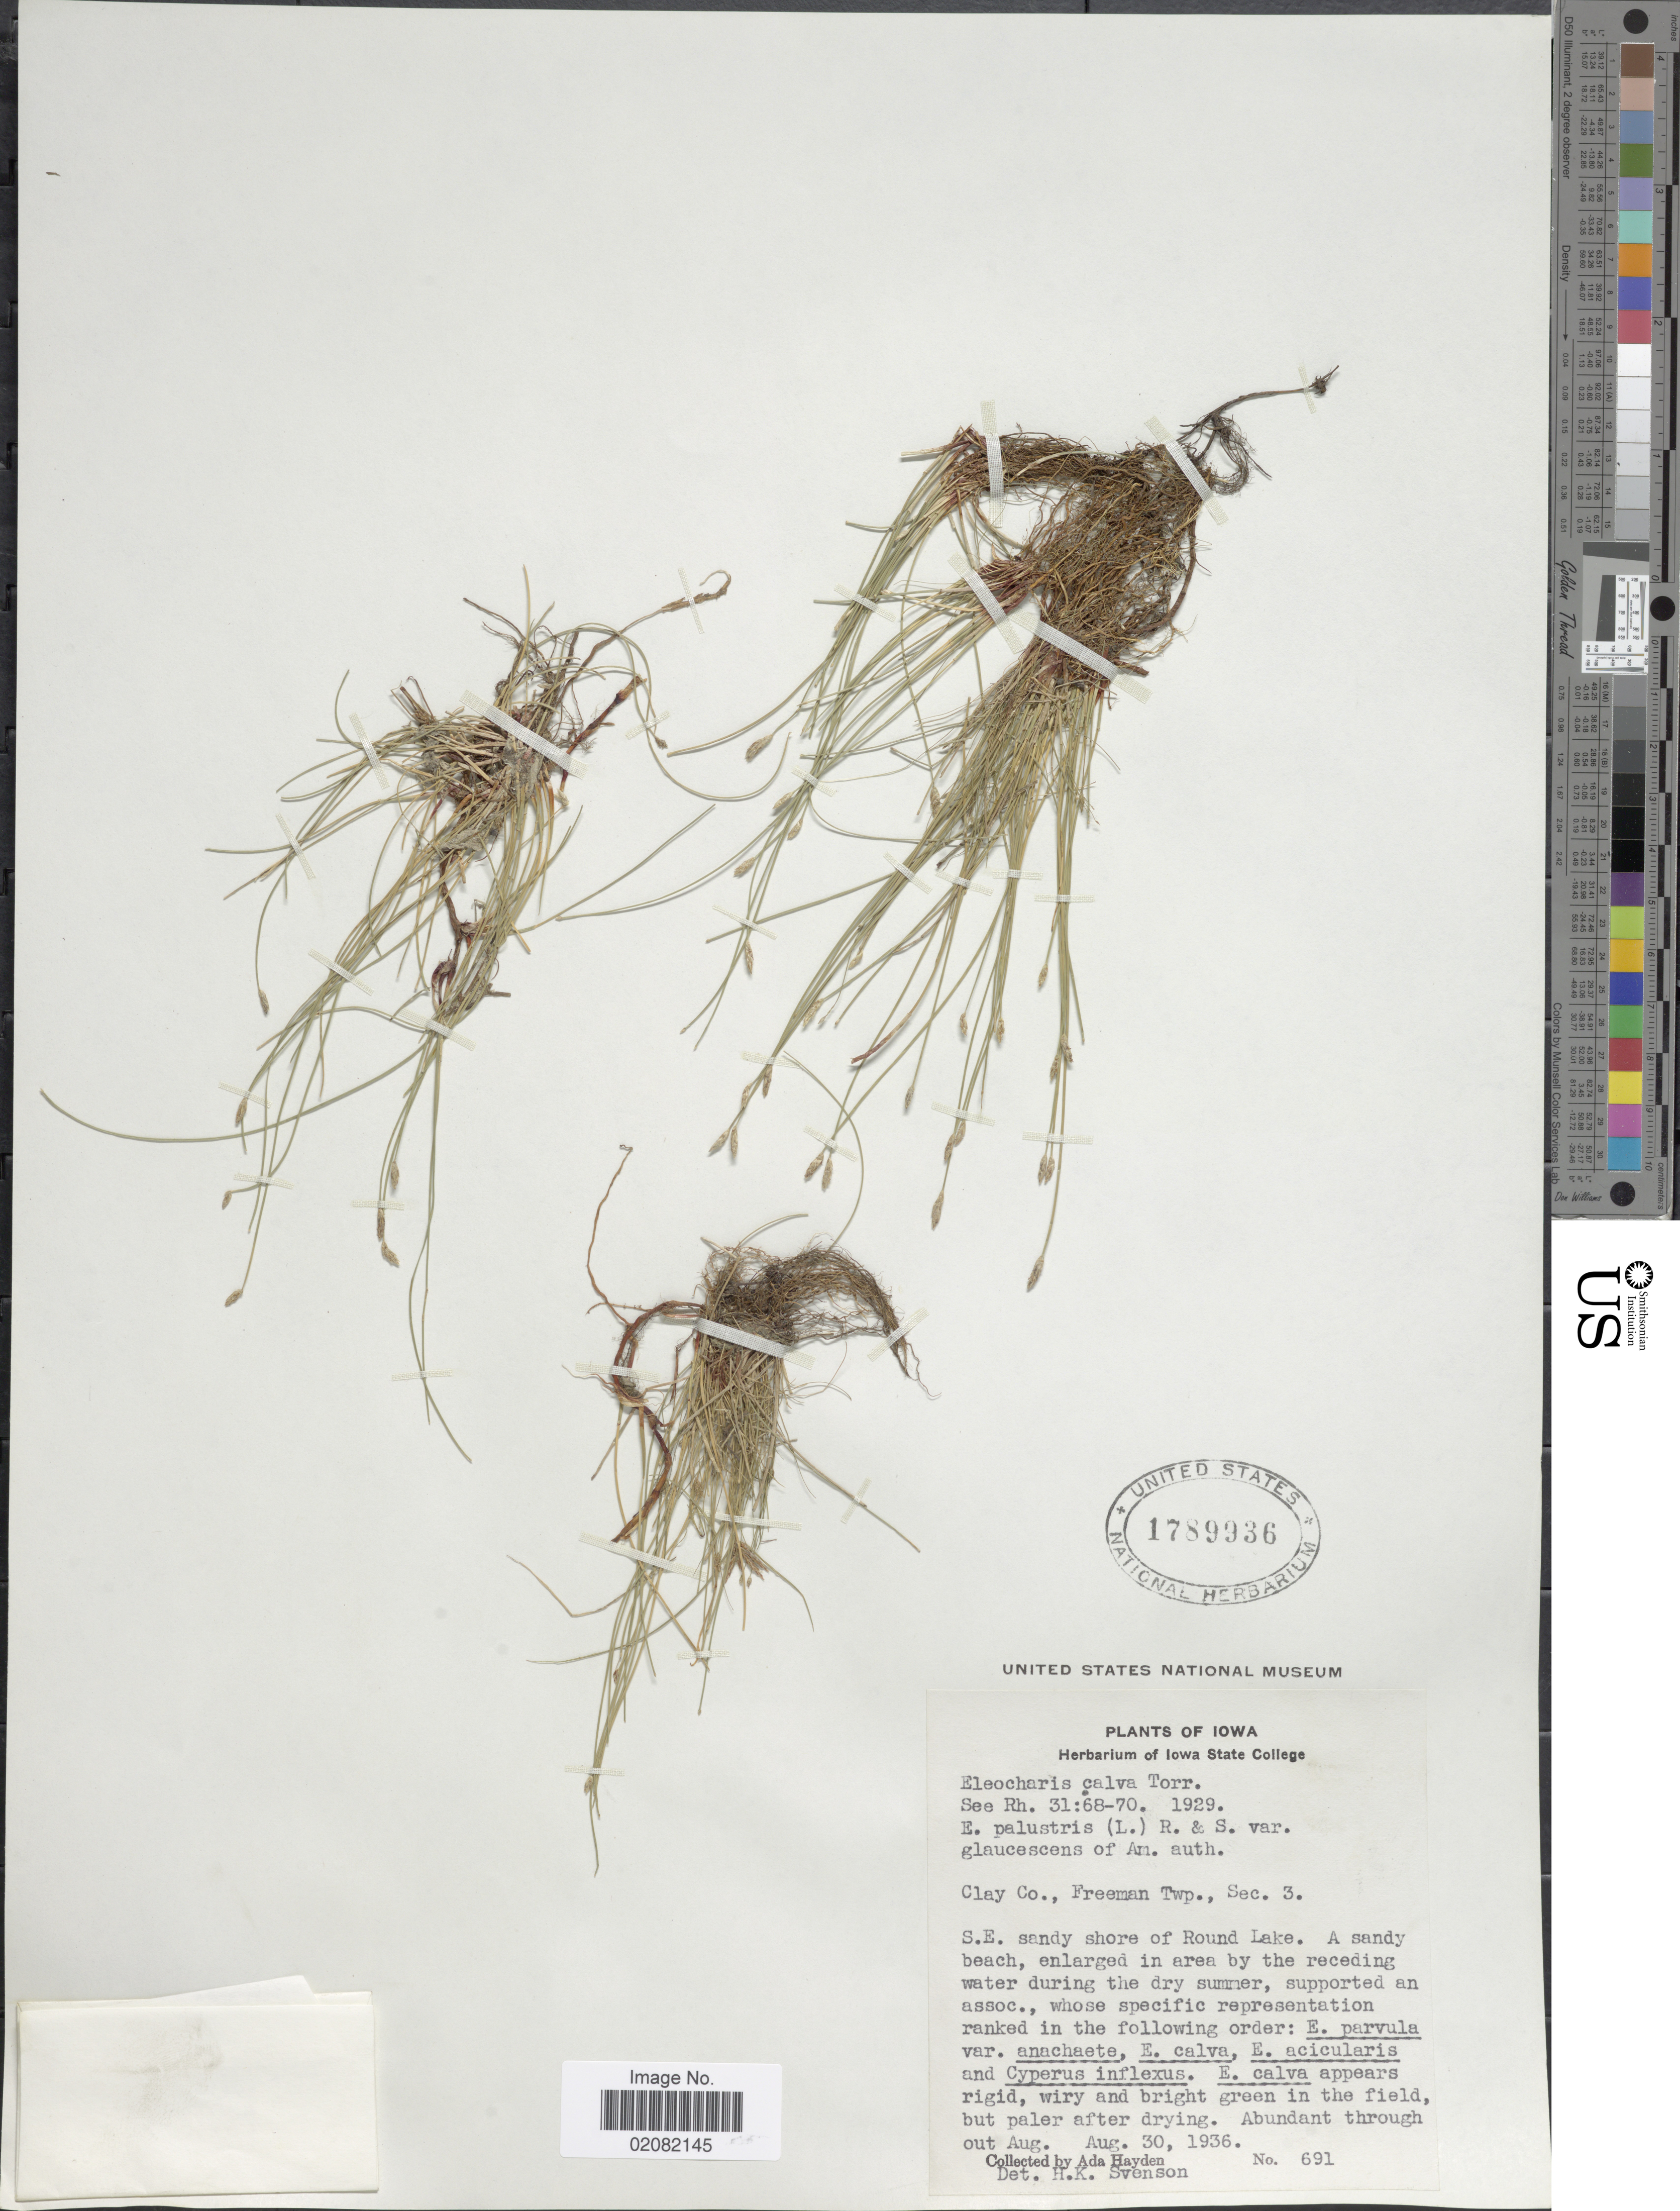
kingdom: Plantae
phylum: Tracheophyta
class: Liliopsida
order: Poales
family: Cyperaceae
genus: Eleocharis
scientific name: Eleocharis erythropoda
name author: Steud.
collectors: Ada Hayden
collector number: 691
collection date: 1936-08-30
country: United States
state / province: Iowa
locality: Clay Co., Freeman Twp. Sec 3, S.E. sandy shore of Round Lake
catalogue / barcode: US 1789936